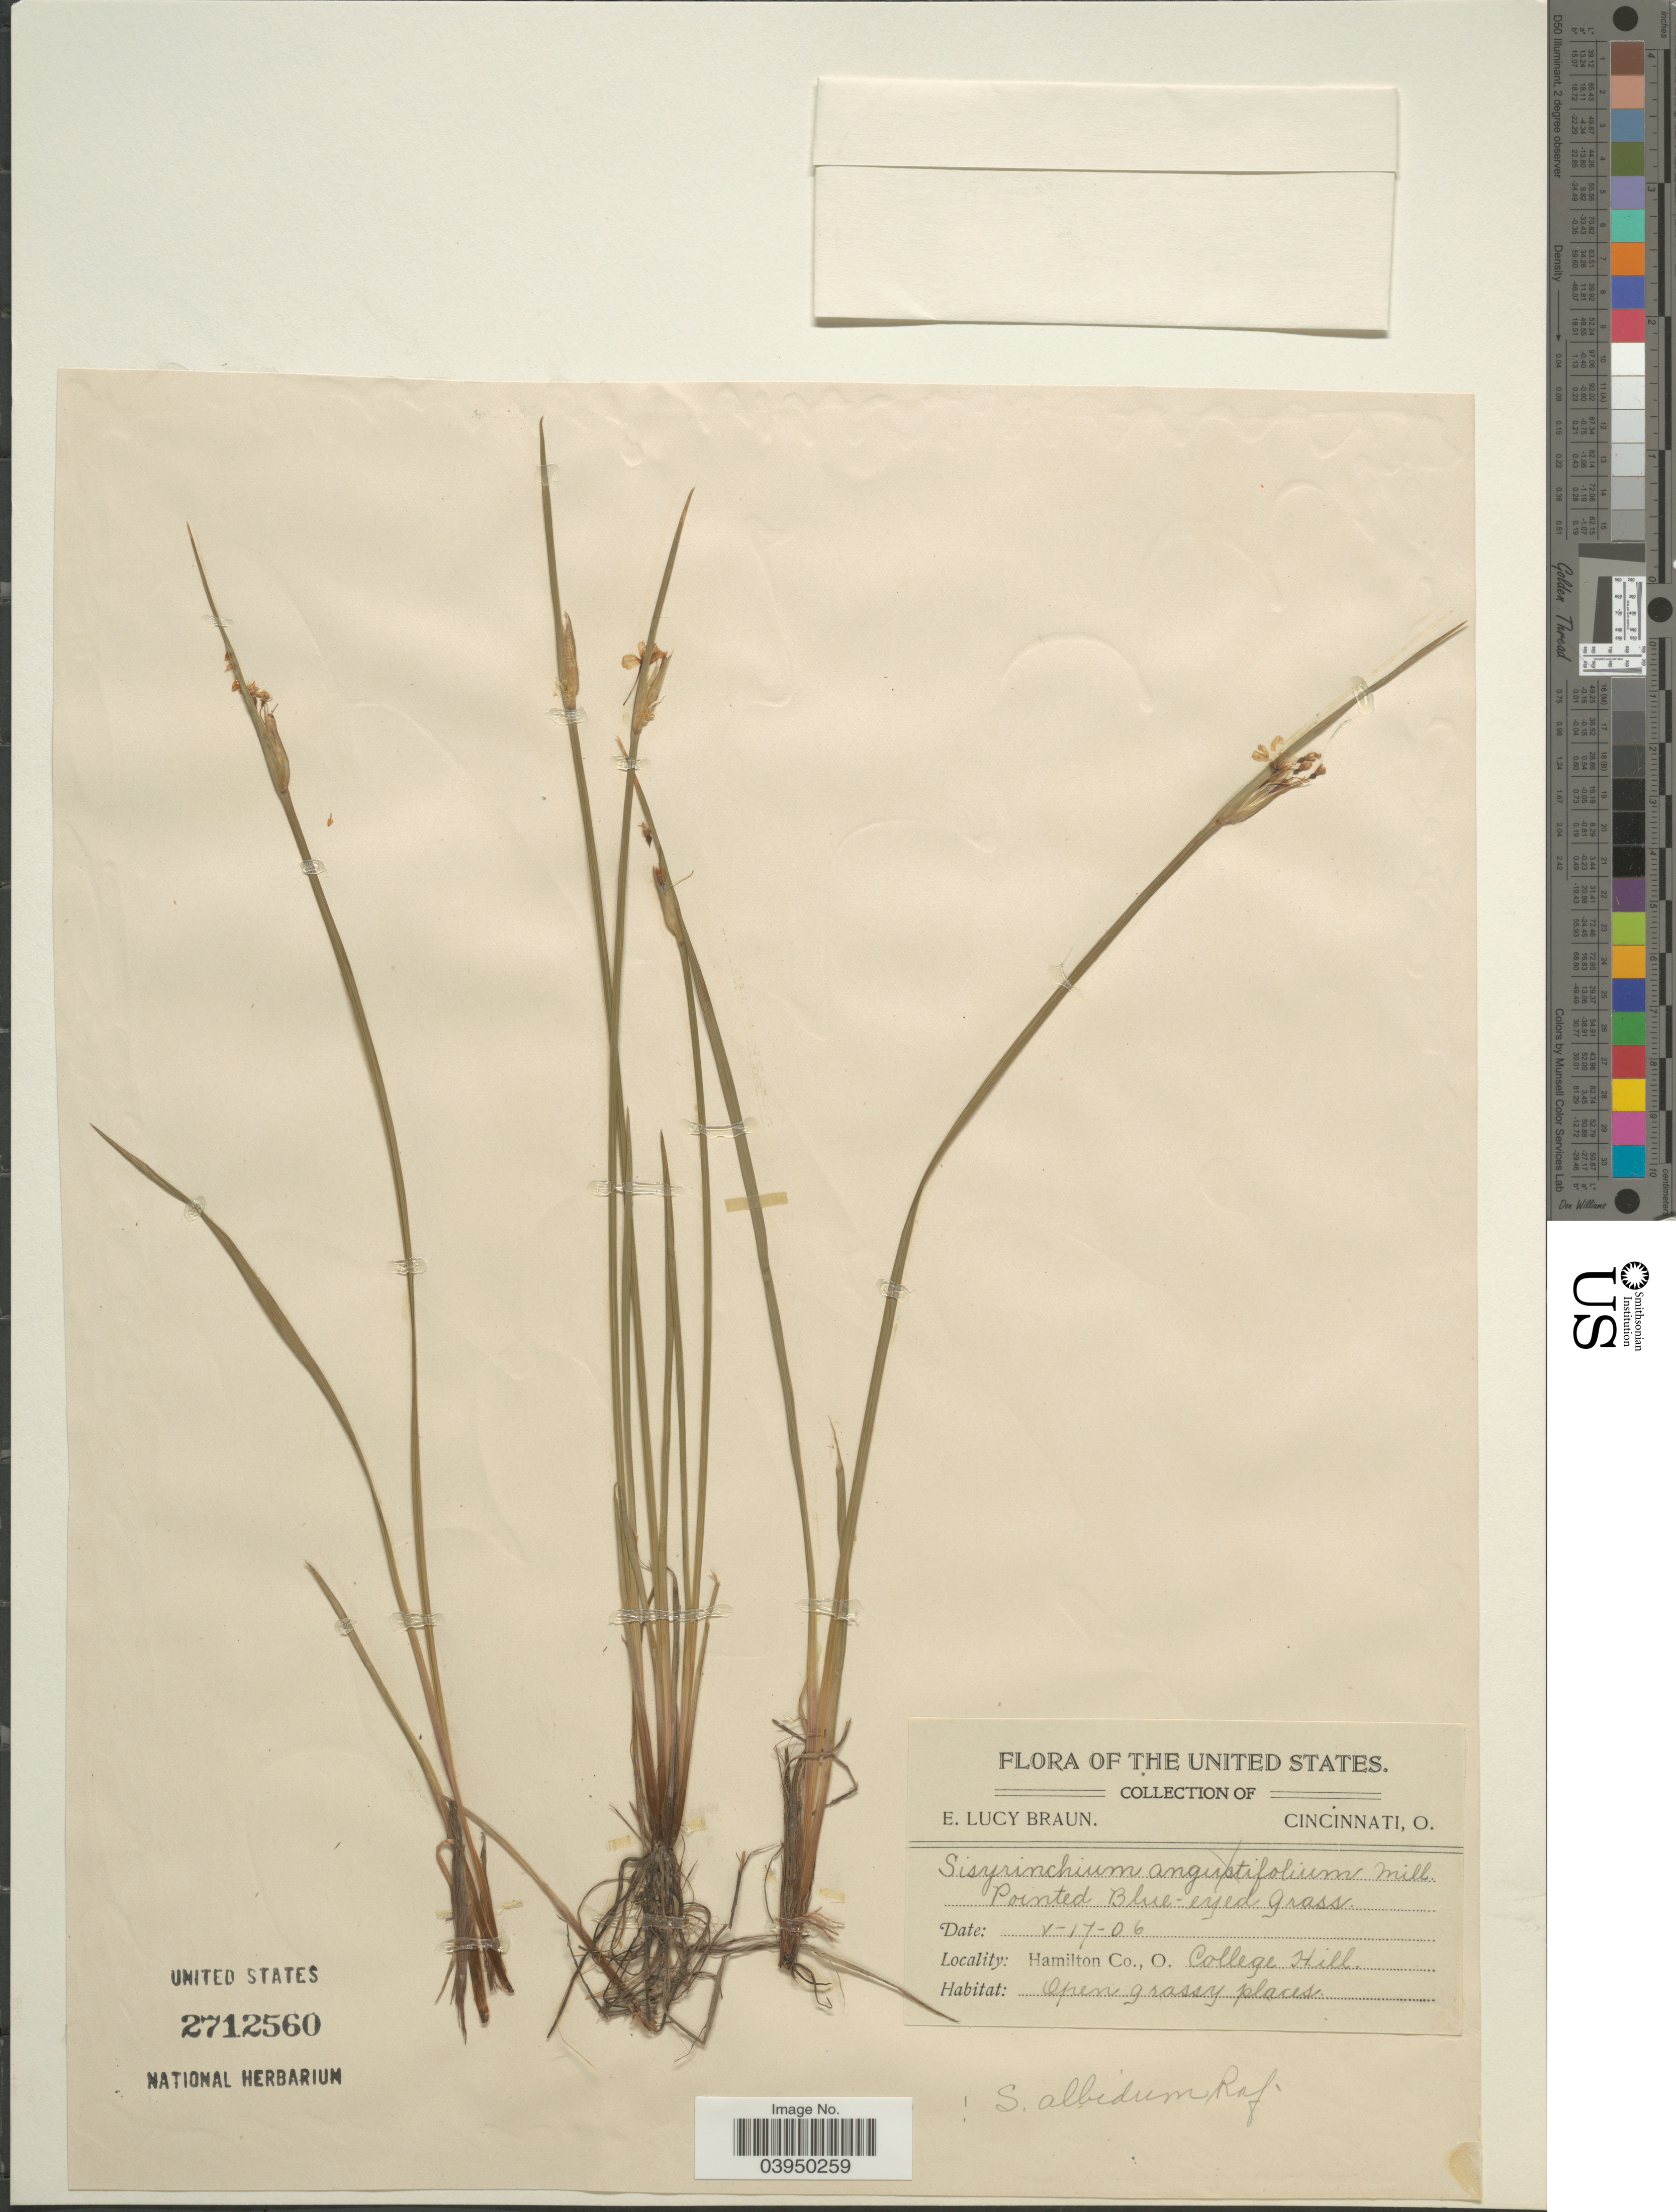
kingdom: Plantae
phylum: Tracheophyta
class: Liliopsida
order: Asparagales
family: Iridaceae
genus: Sisyrinchium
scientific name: Sisyrinchium albidum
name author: Raf.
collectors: E. L. Braun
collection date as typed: Transcribed d/m/y: 17/5/6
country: United States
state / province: Ohio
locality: Hamilton Co. College Hill.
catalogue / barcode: US 2712560